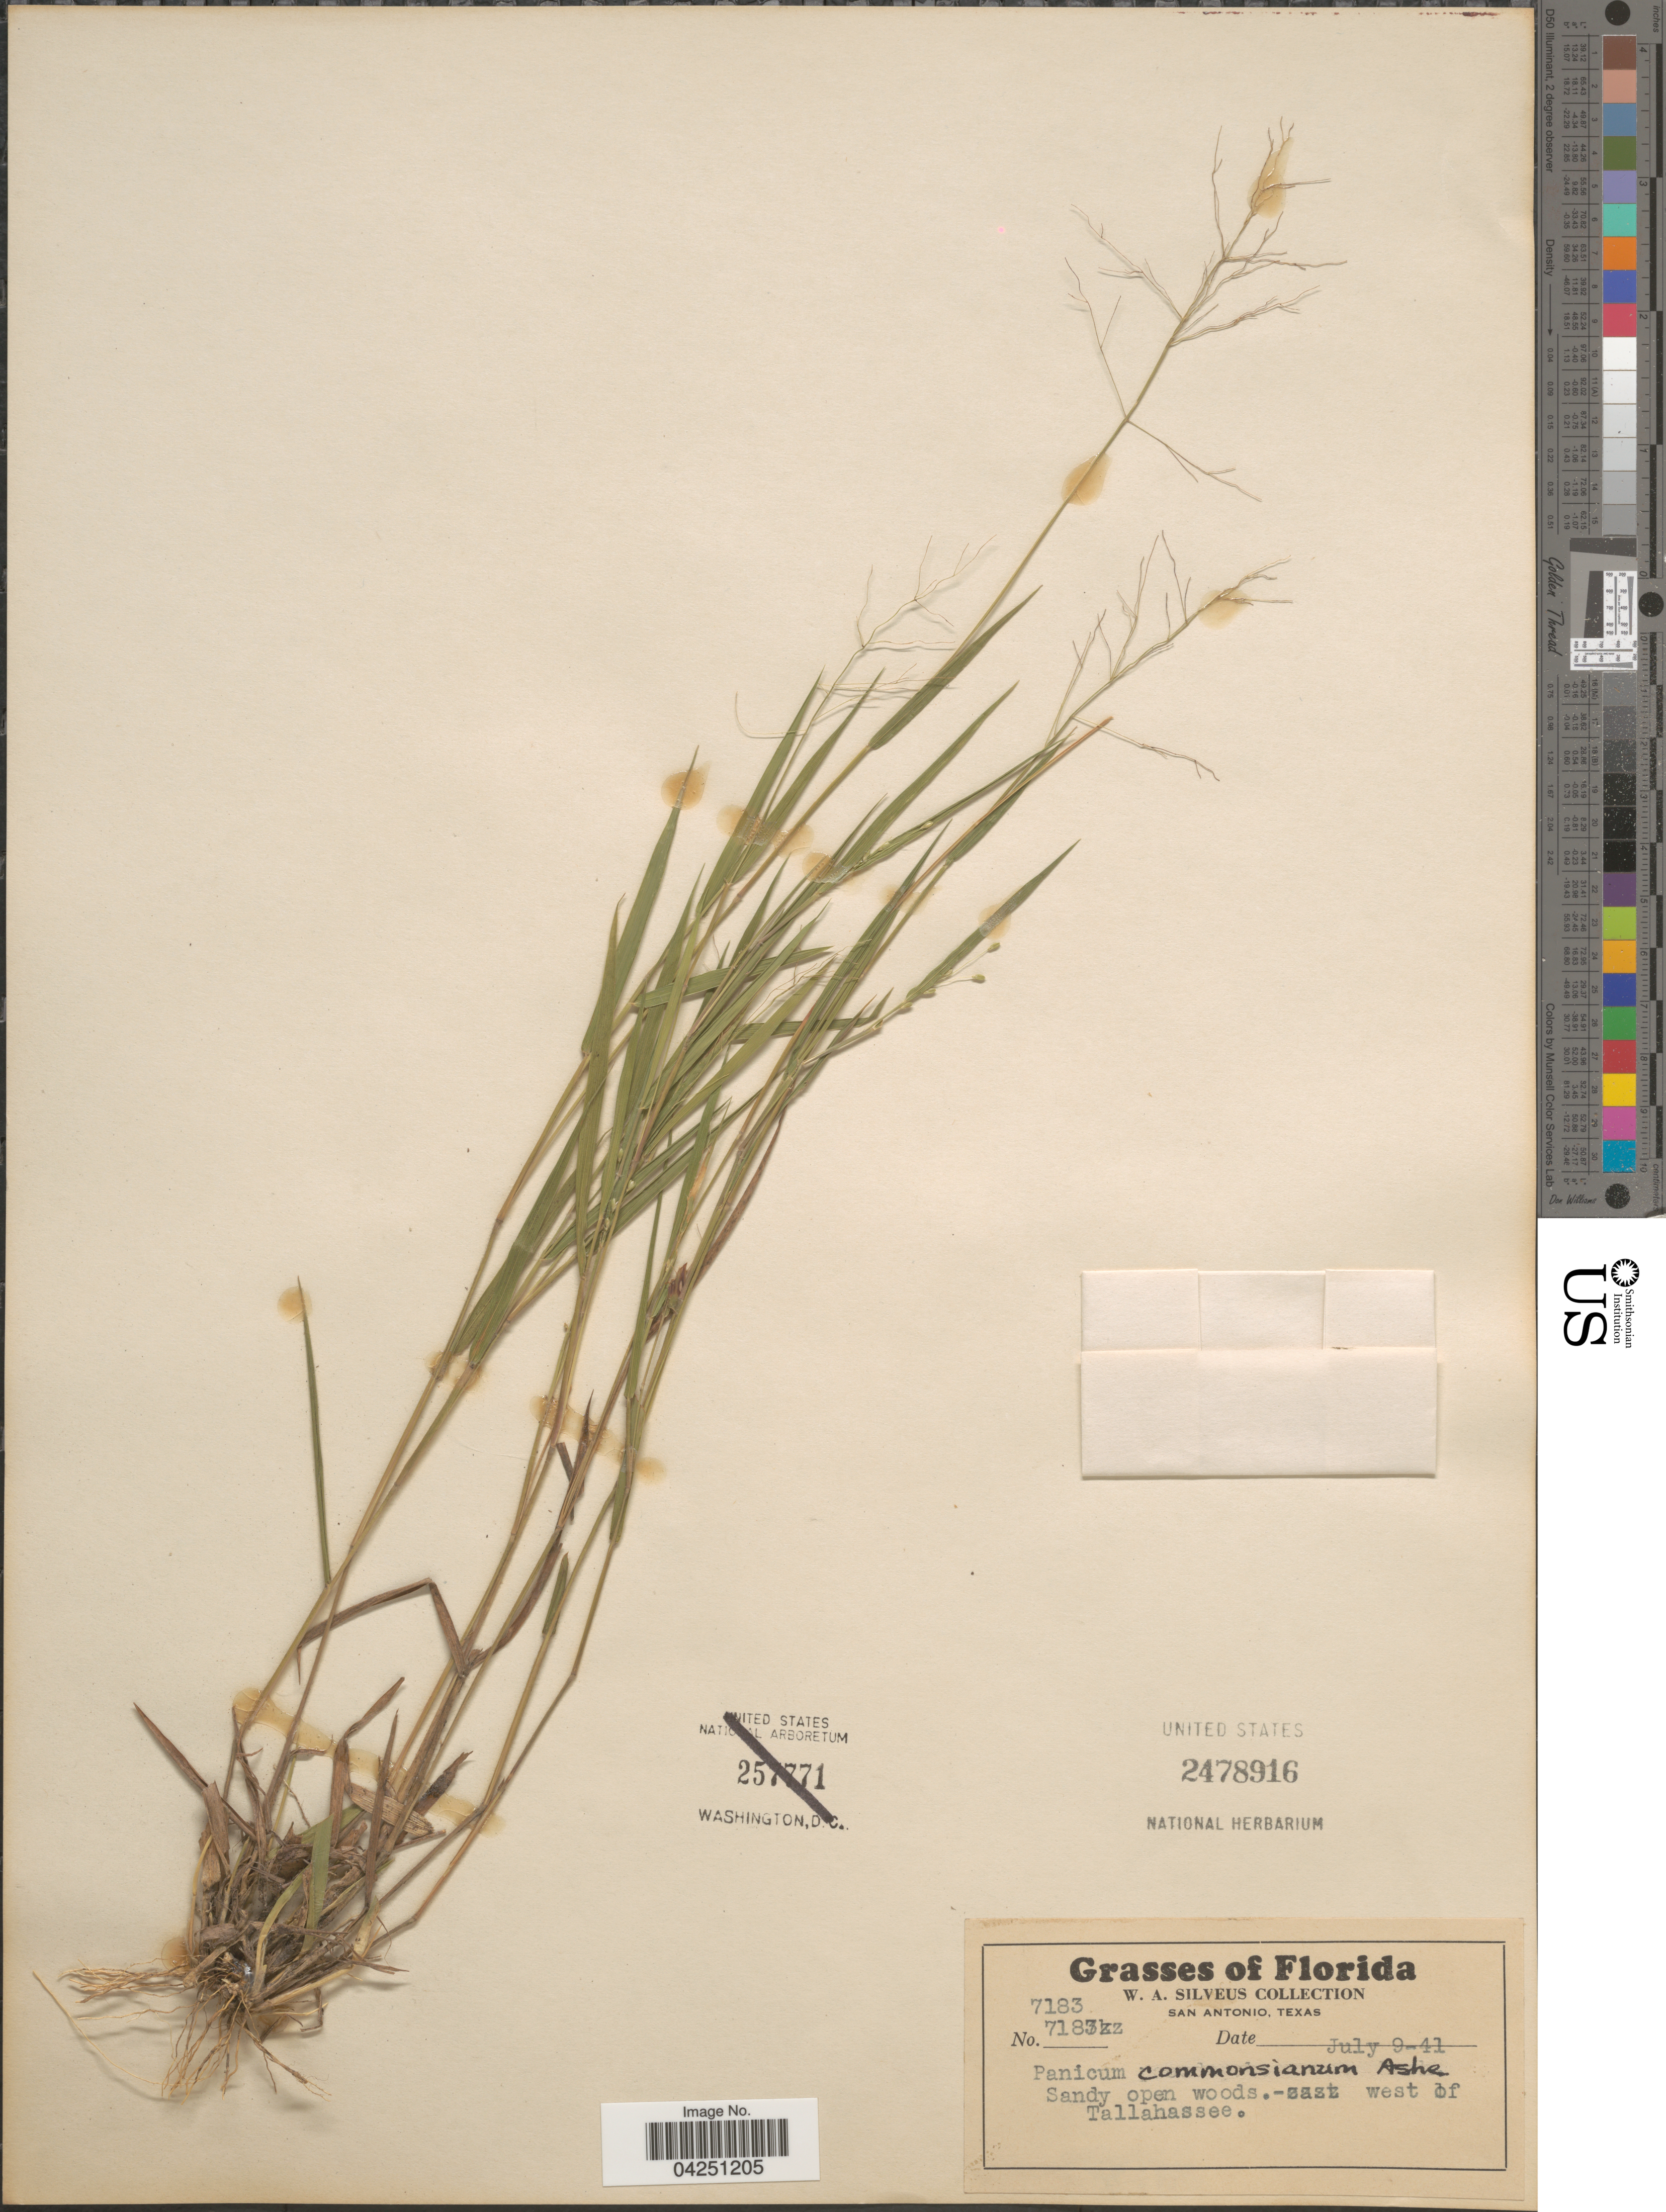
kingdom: Plantae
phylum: Tracheophyta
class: Liliopsida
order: Poales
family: Poaceae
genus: Dichanthelium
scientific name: Dichanthelium acuminatum var. acuminatum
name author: (Sw.) Gould & C.A. Clark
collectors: W. Silveus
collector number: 7183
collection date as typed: Transcribed d/m/y: 9/7/41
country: United States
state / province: Florida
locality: Sandy open woods.- west of Tallahassee.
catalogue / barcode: US 2478916